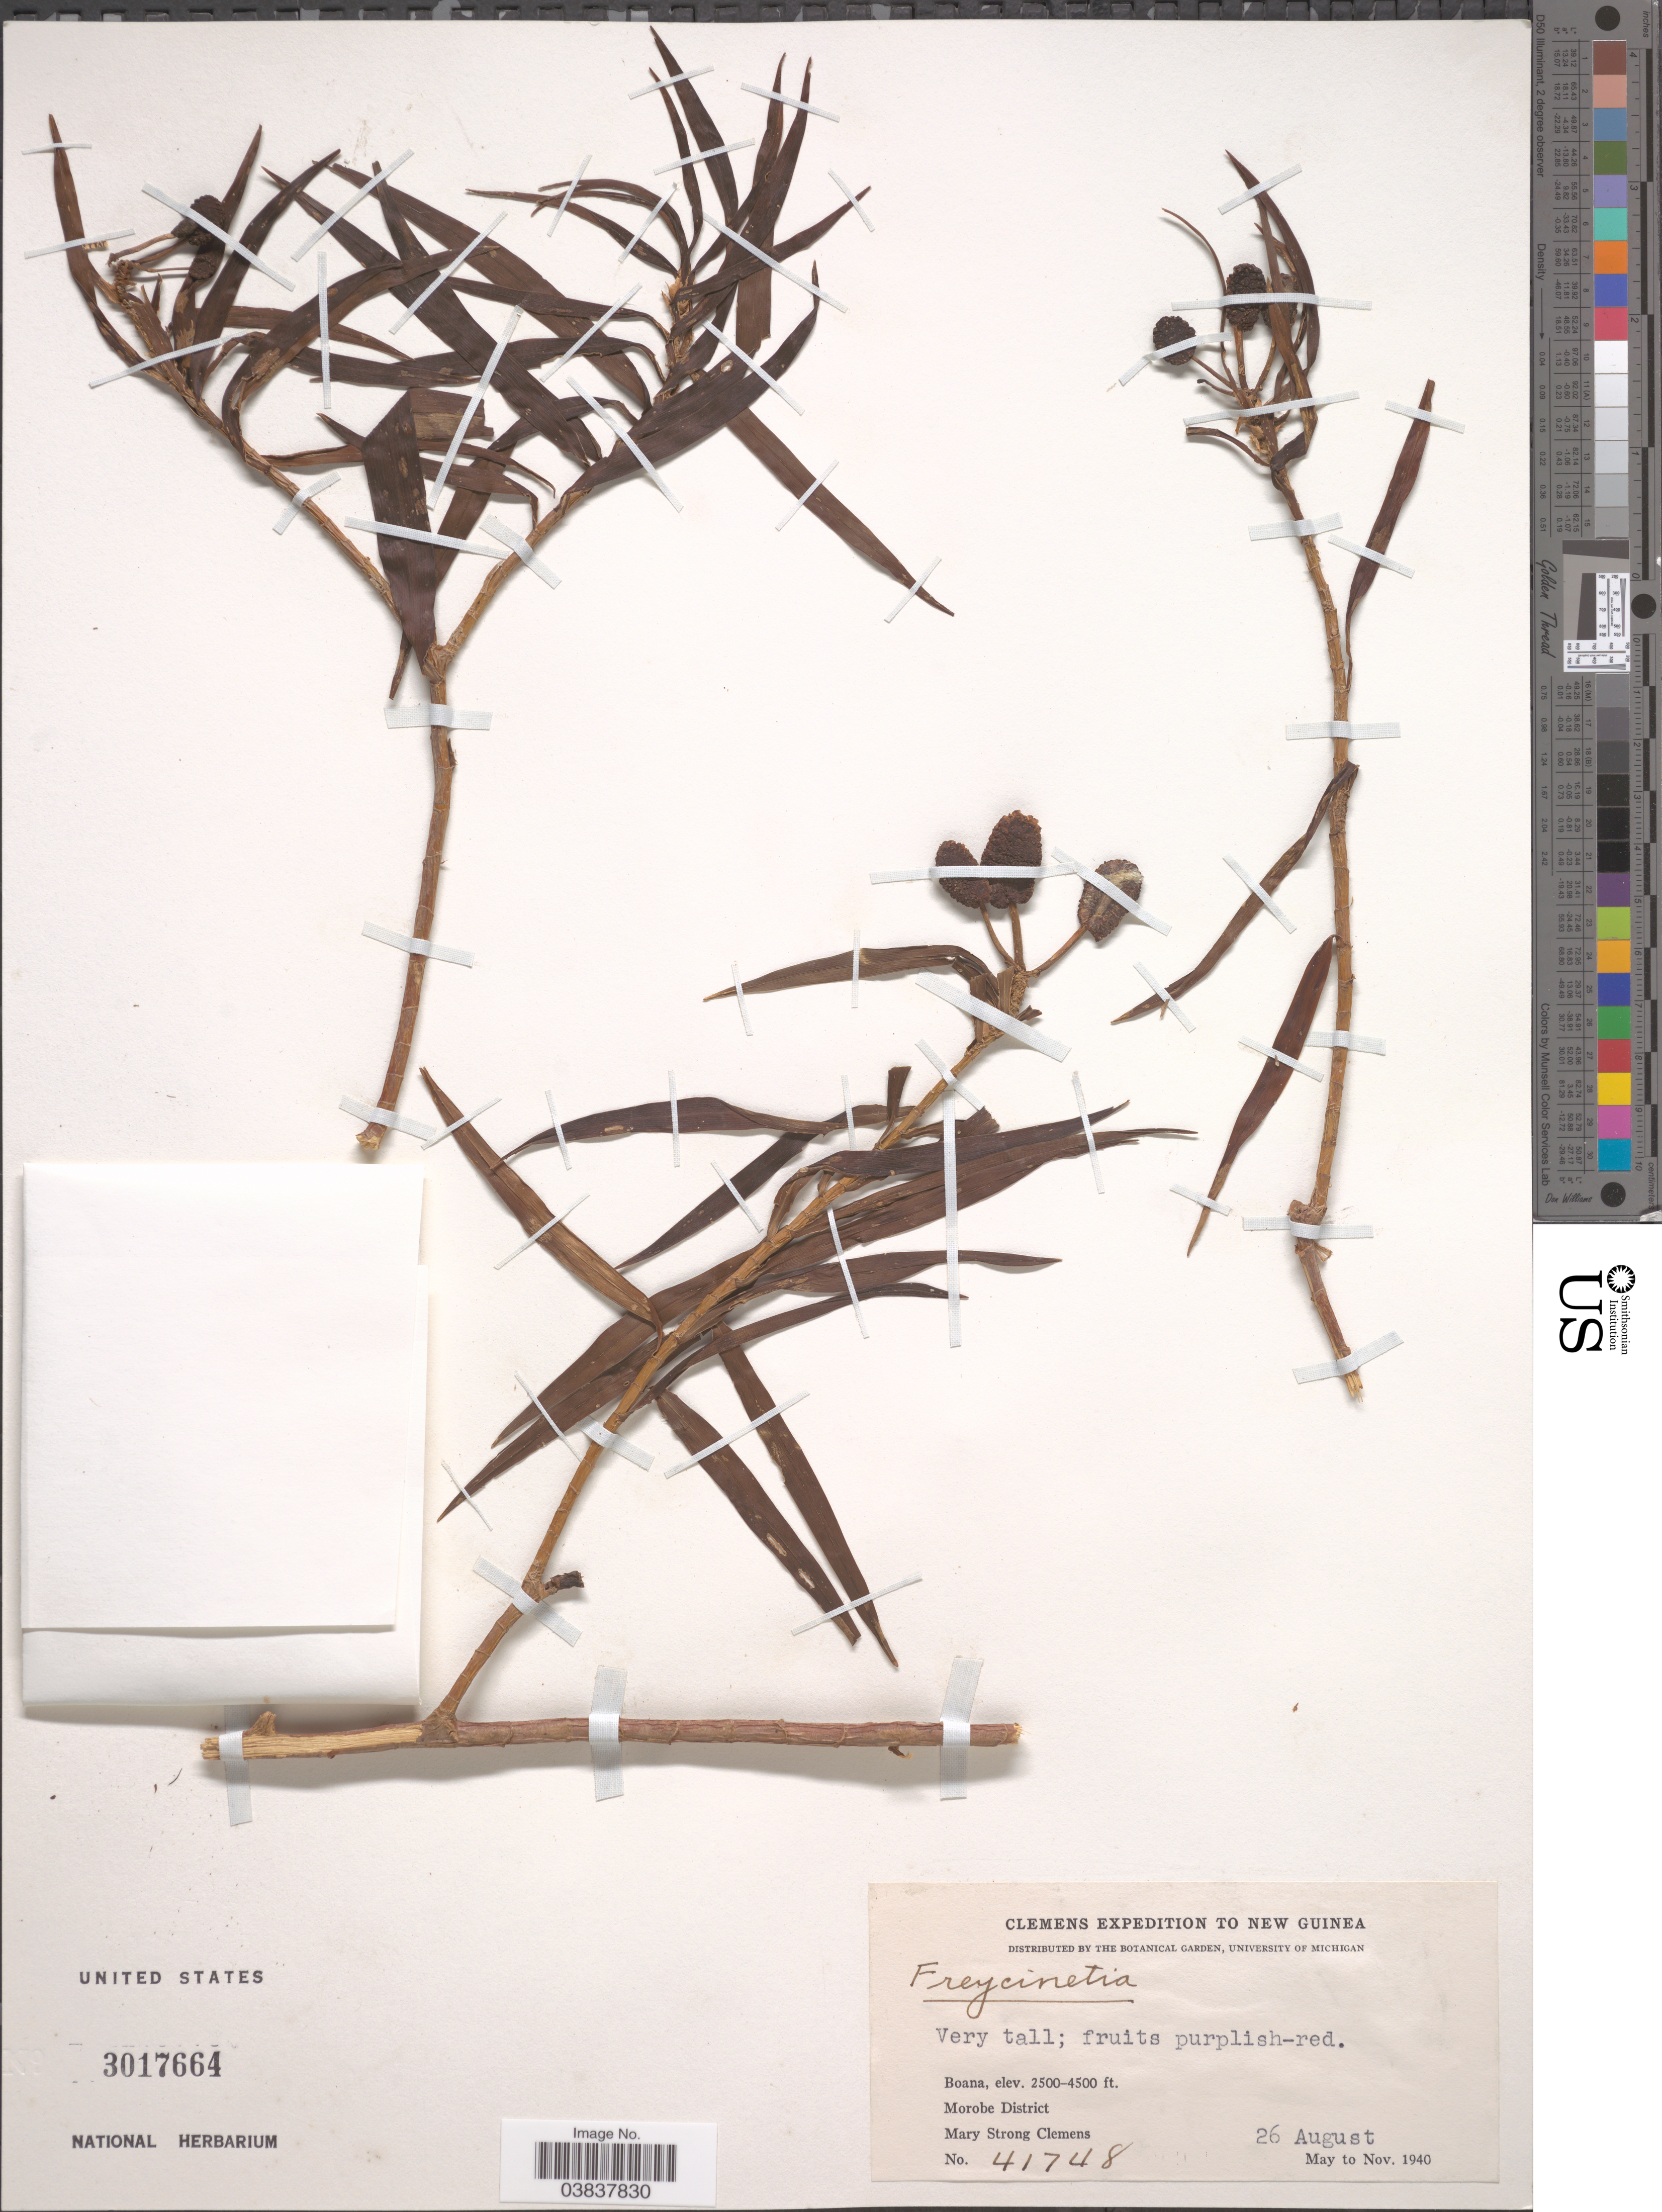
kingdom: Plantae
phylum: Tracheophyta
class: Liliopsida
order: Pandanales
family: Pandanaceae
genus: Freycinetia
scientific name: Freycinetia sp.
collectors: M. S. Clemens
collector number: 41748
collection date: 1940-08-26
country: Papua New Guinea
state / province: Morobe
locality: New Guinea. Boana, Morobe District.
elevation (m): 762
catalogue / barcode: US 3017664